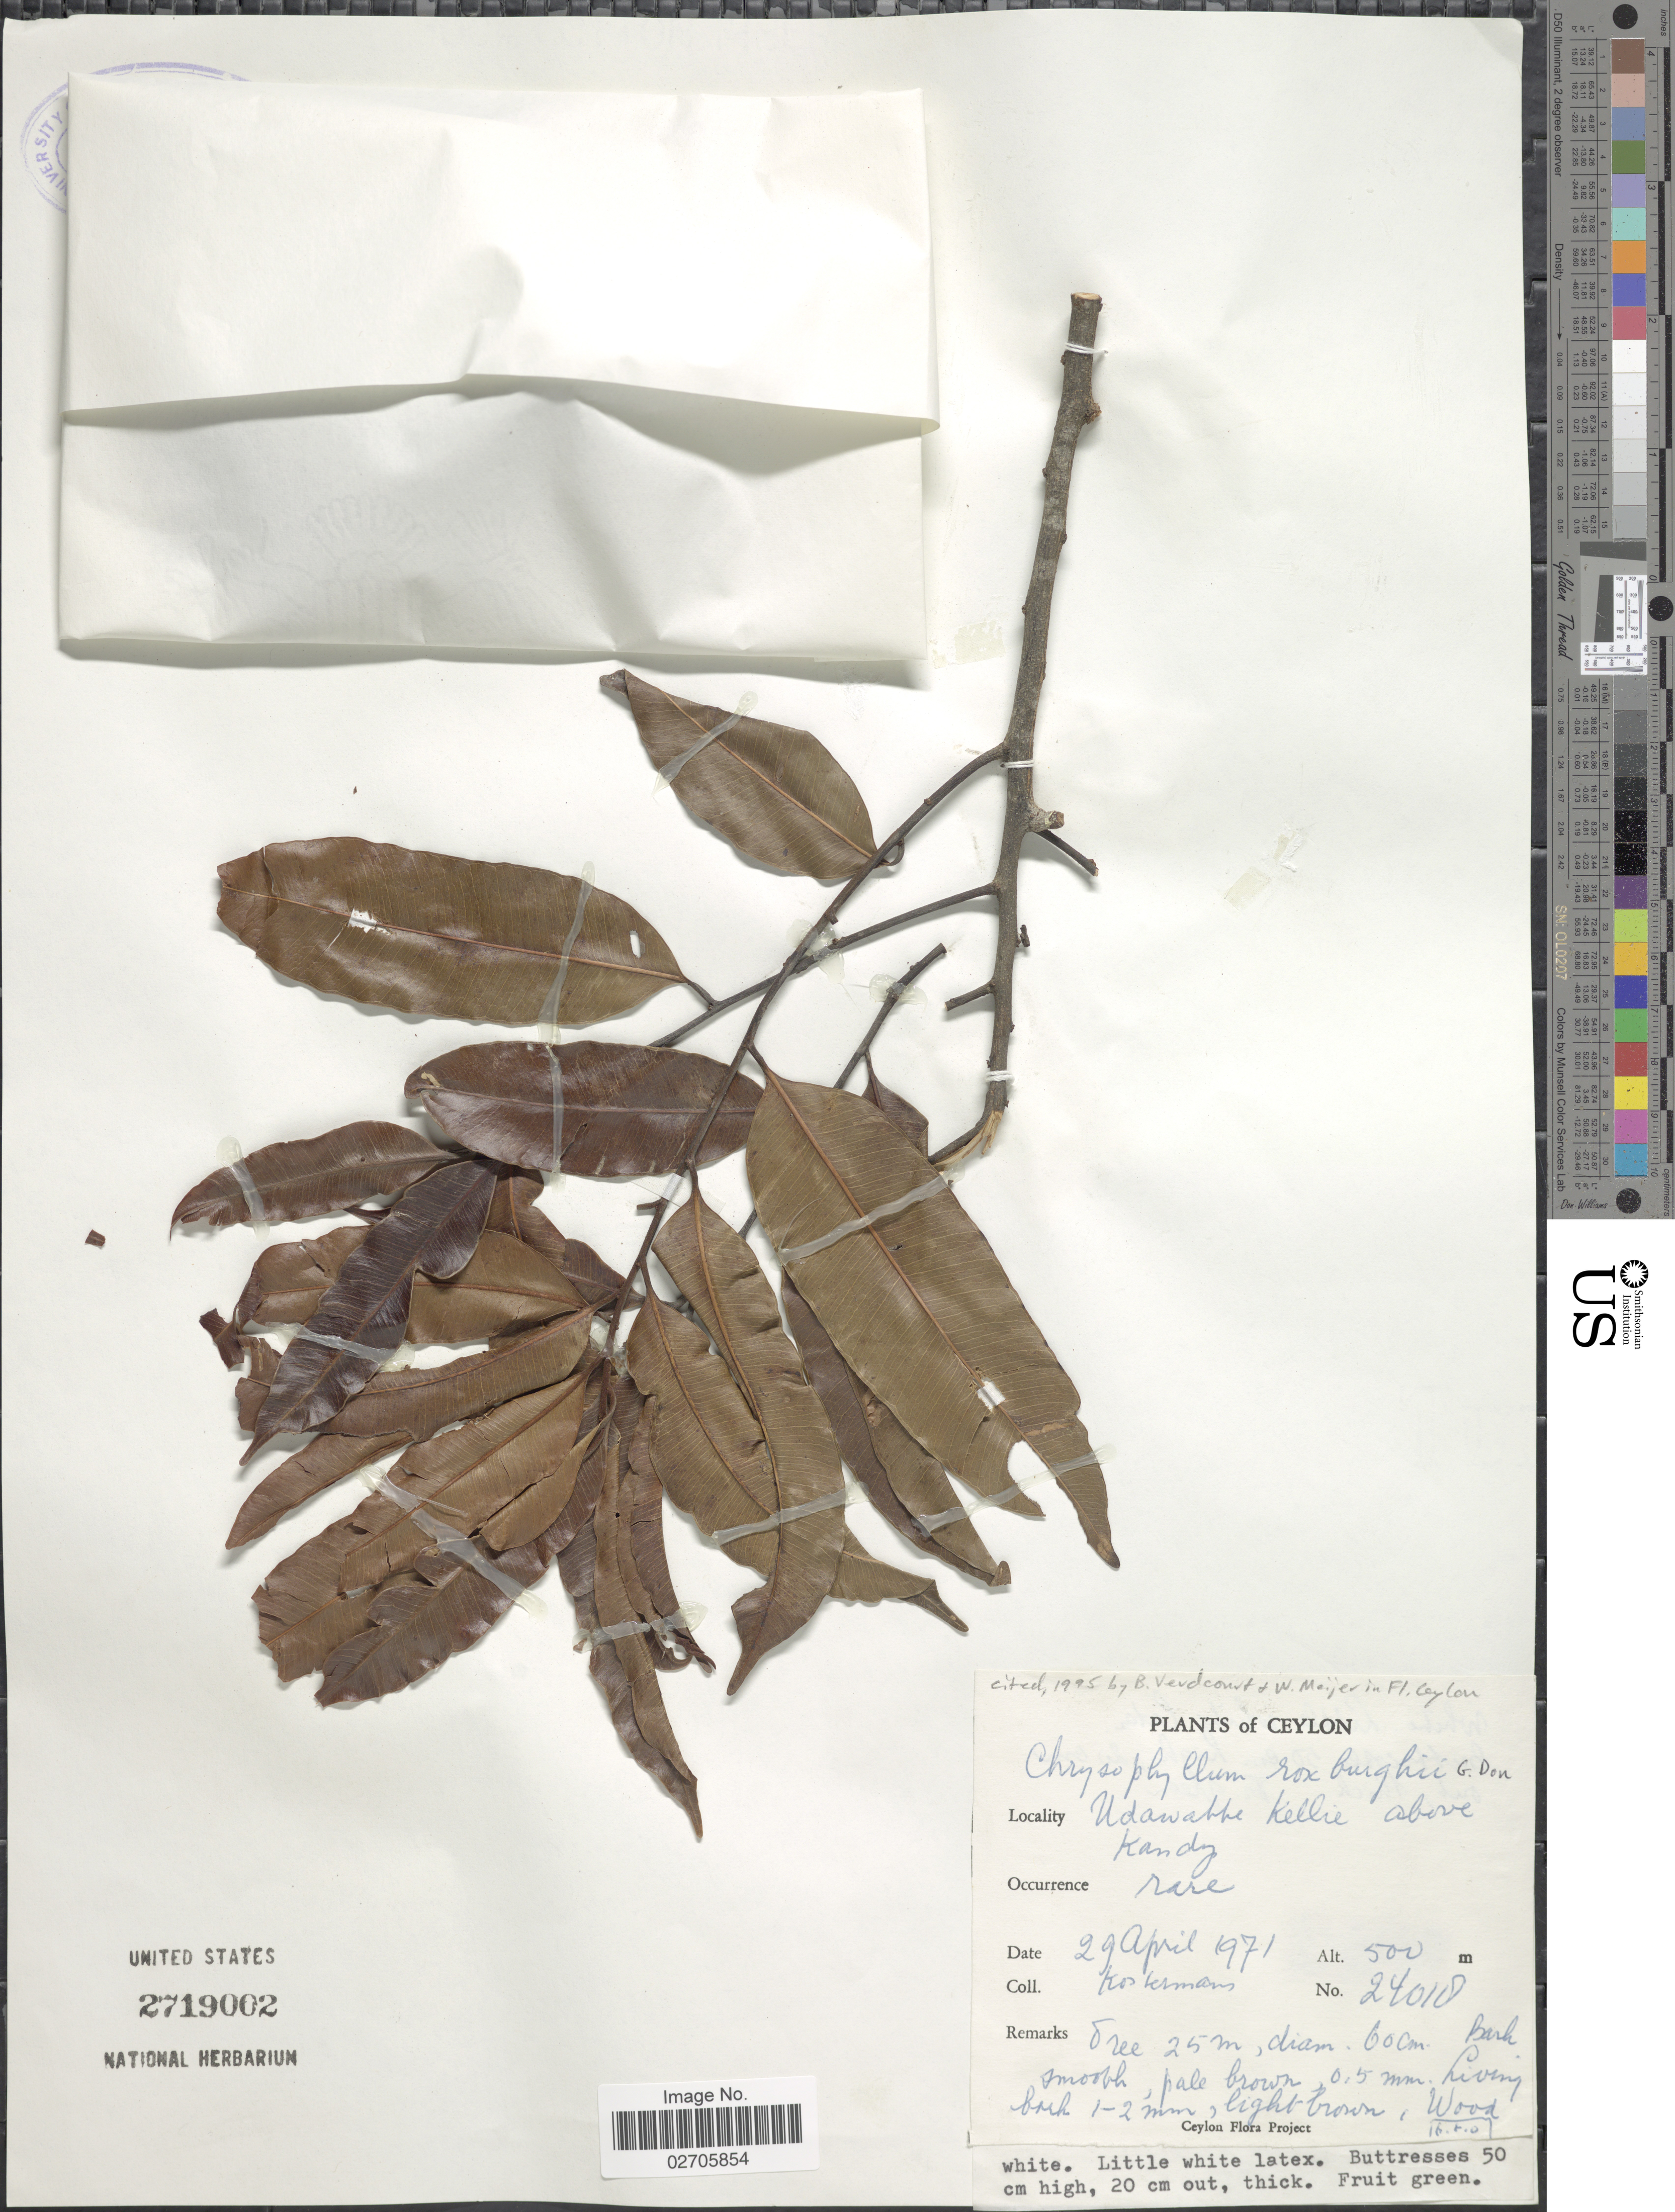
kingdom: Plantae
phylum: Tracheophyta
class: Magnoliopsida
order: Ericales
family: Sapotaceae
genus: Chrysophyllum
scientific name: Chrysophyllum roxburghii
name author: G. Don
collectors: Kostermans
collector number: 24018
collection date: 1971-04-29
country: Sri Lanka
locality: Ceylon, Udawabbe Kellie above Kandy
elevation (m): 500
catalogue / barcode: US 2719002